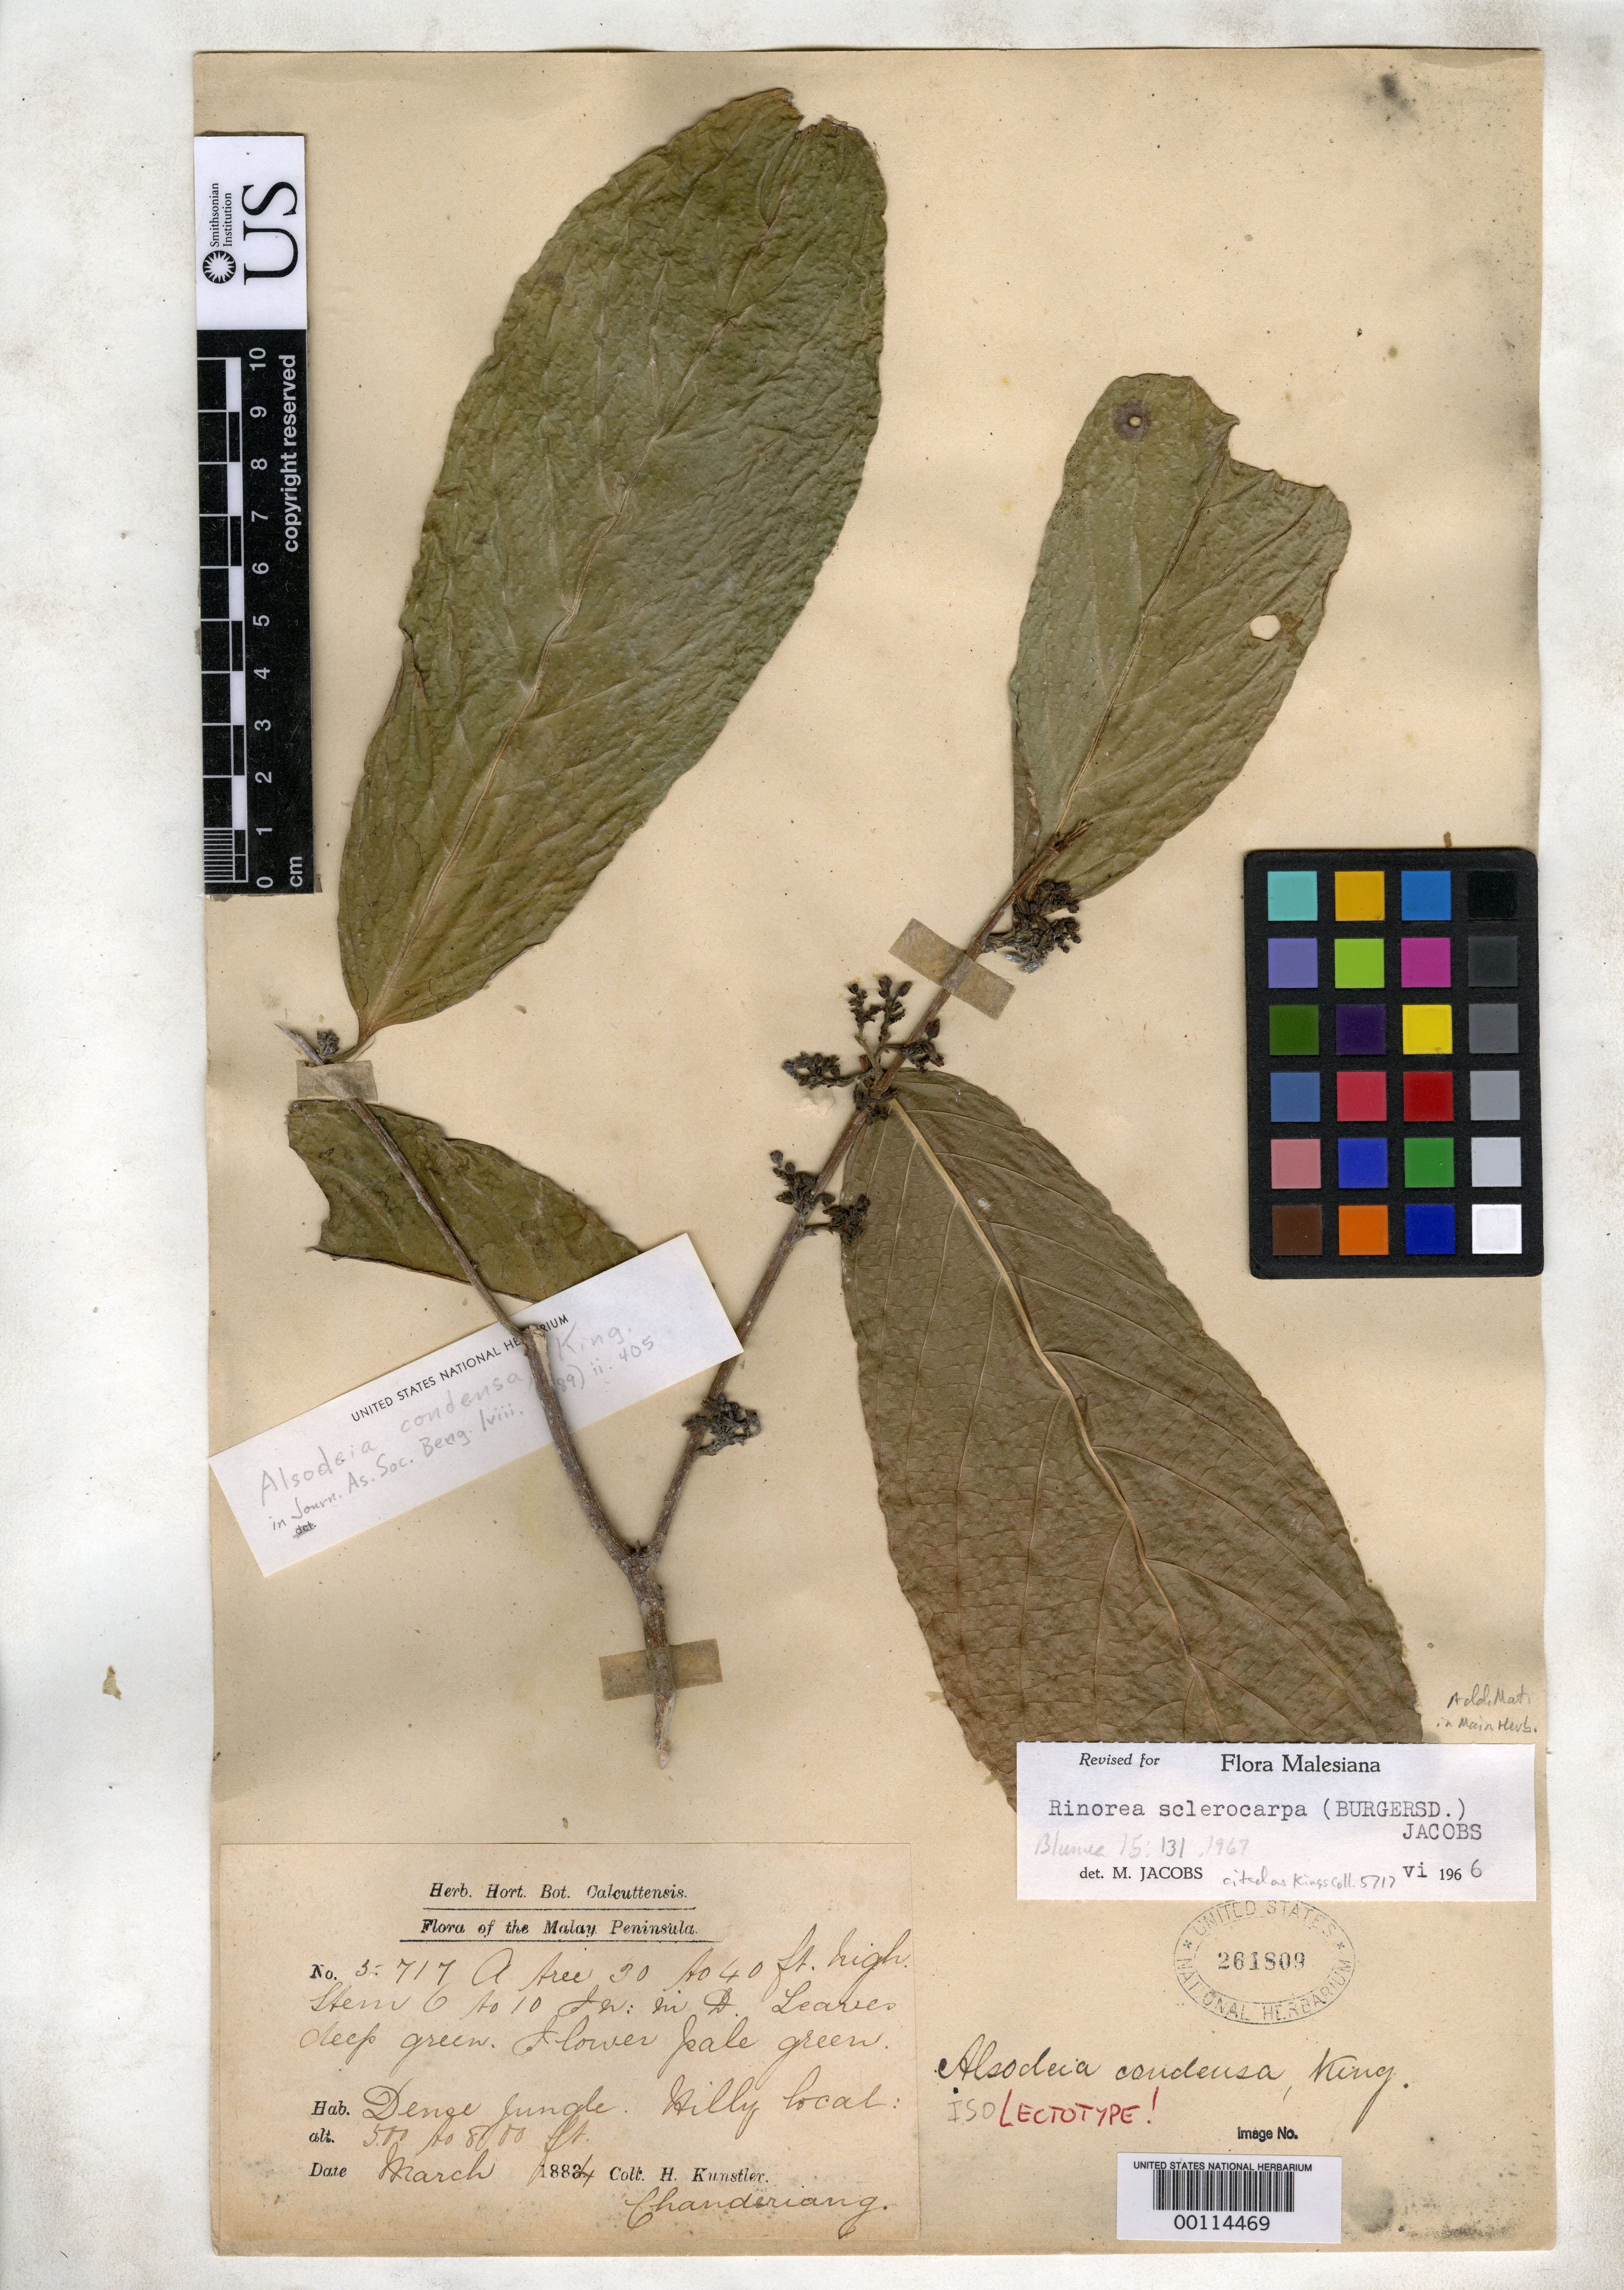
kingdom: Plantae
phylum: Tracheophyta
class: Magnoliopsida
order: Malpighiales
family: Violaceae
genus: Alsodeia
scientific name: Alsodeia condensa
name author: King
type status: Lectotype; Syntype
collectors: H. Kunstler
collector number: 5717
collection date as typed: Mar 1884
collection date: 1884-03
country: Malaysia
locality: Chanderiang. [Malay Peninsula]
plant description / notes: Lectotypification somewhat ambiguous ["Lectotype: King's coll. 3717 (K! numbered 5717; SING! US!")] cites duplicates at K, SING, US; both duplicates at K labeled as "Isotype" and this US sheet is annotated "LECTOTYPE!" in unknown hand. Later (2019) annotated as lectotype by J.M. DeMuria [with 2nd step lectotypification apparently ined.]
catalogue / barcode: US 261809